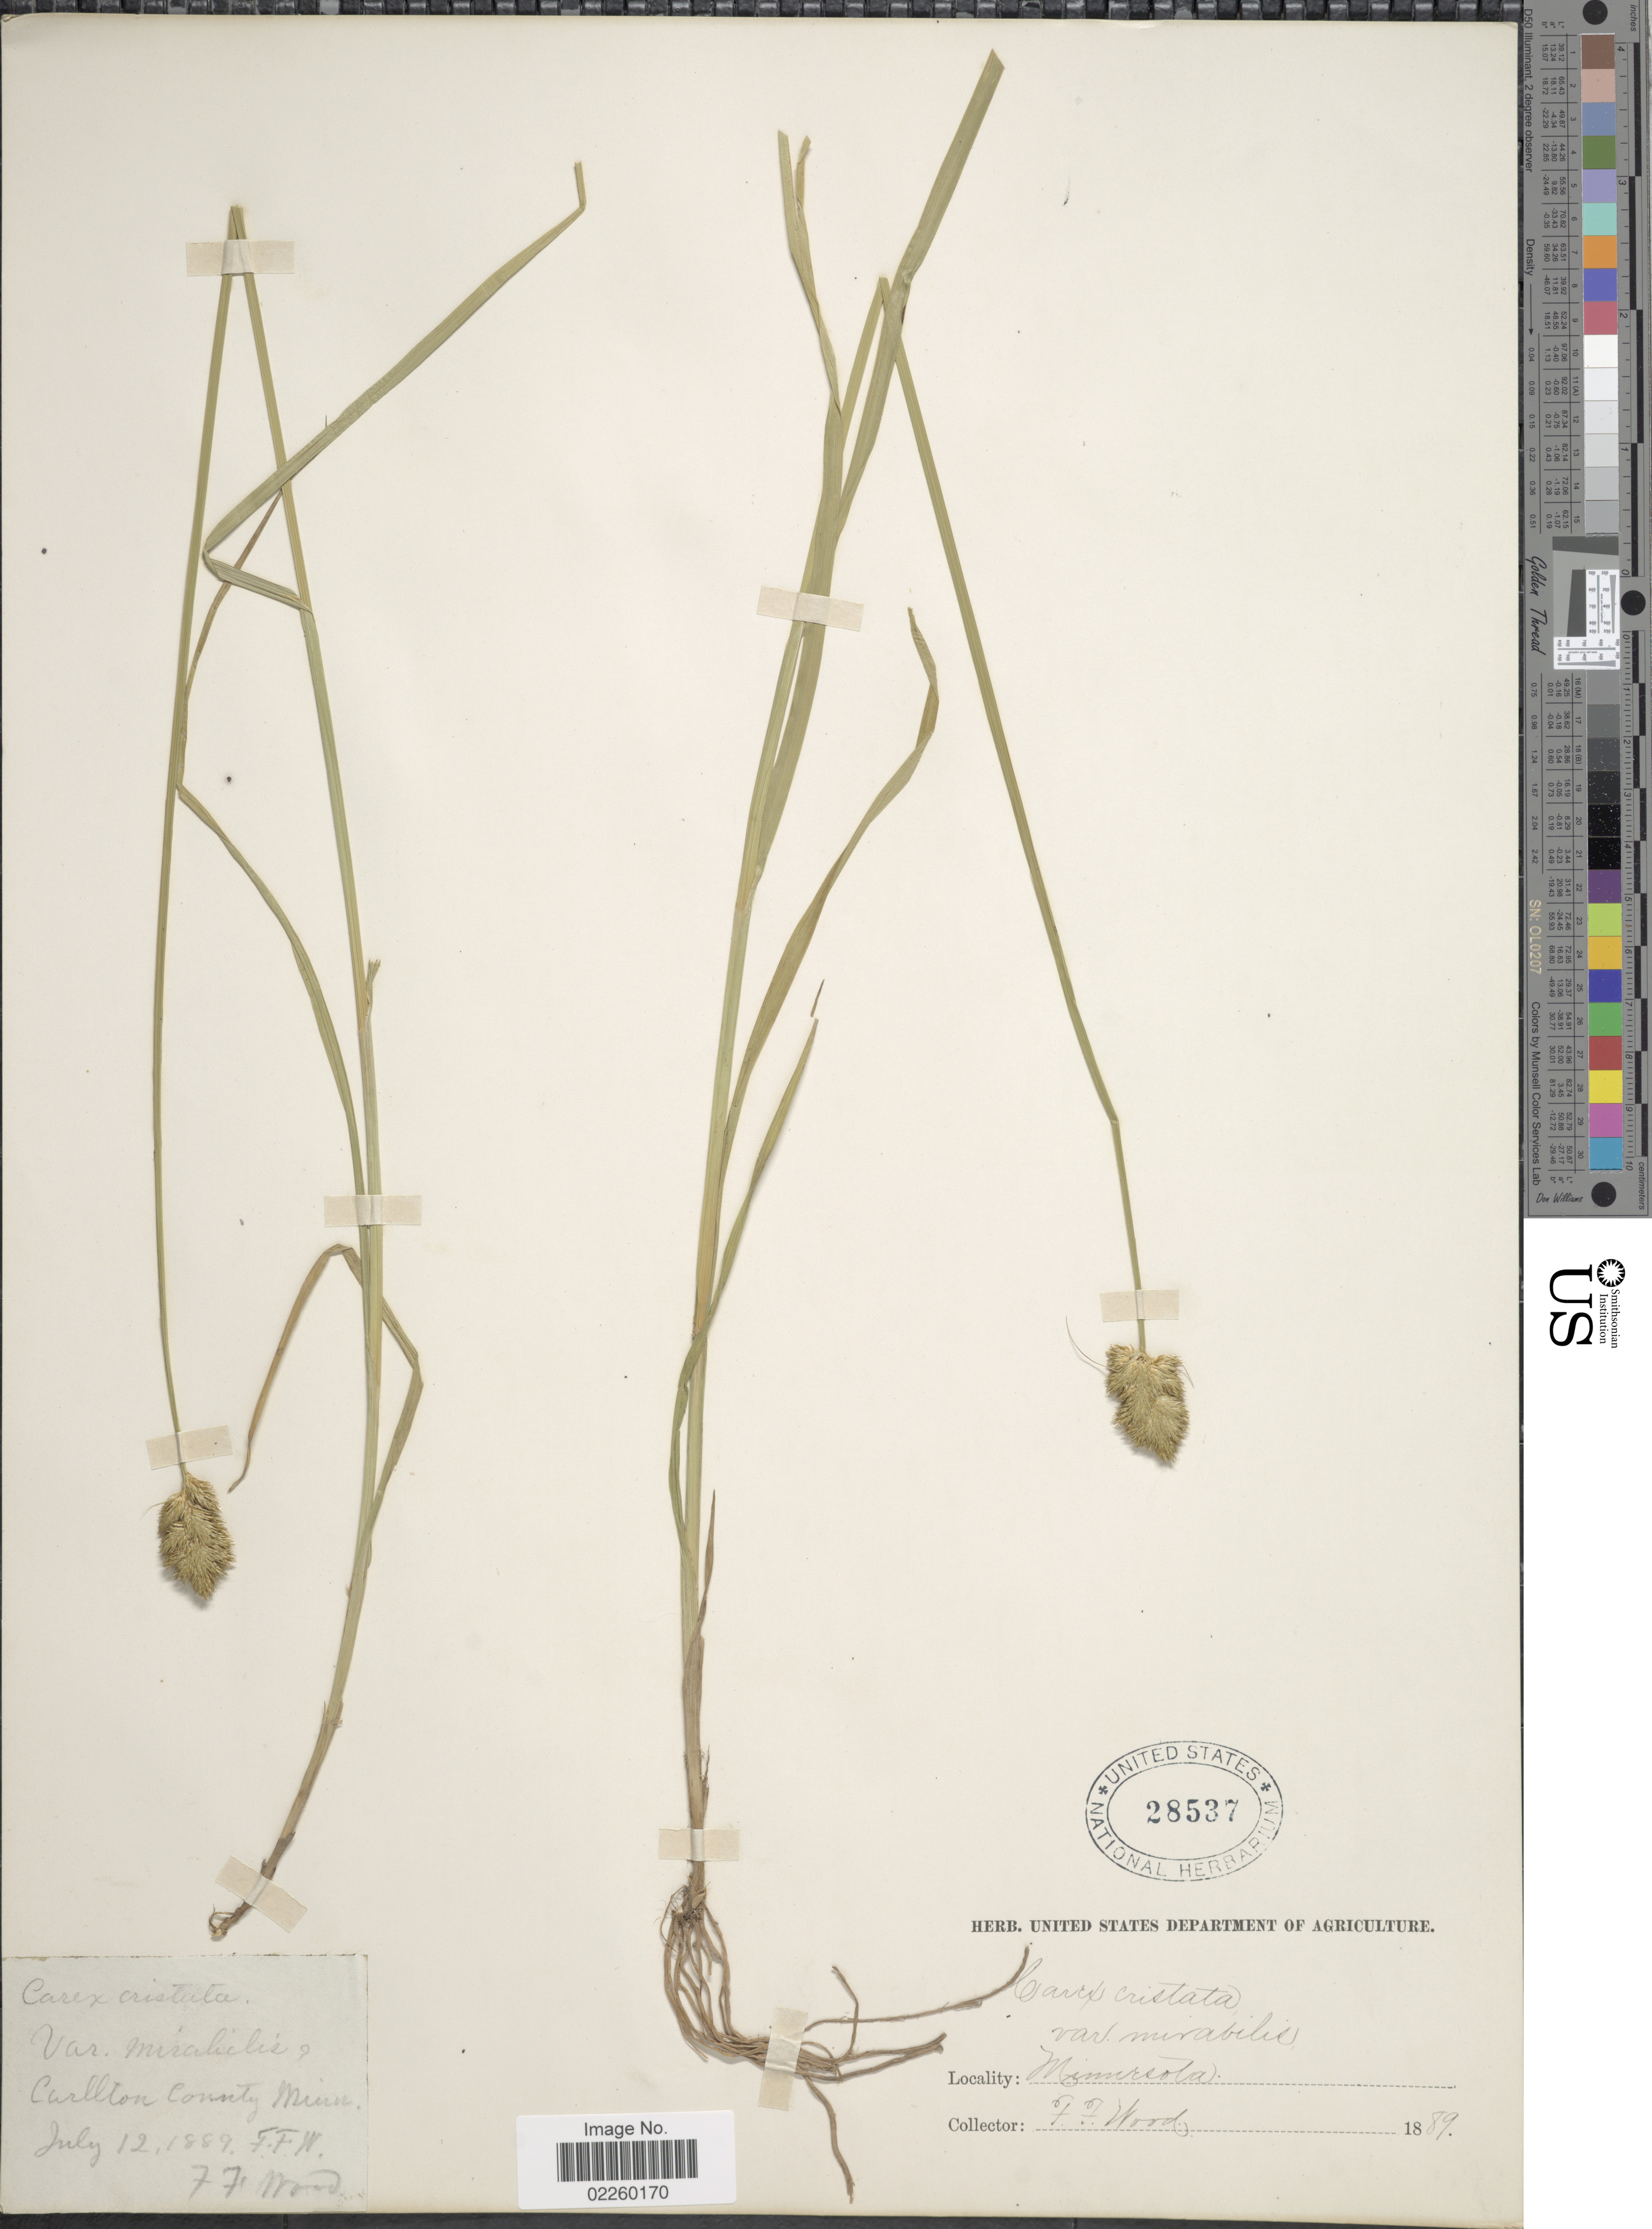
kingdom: Plantae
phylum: Tracheophyta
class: Liliopsida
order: Poales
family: Cyperaceae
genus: Carex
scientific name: Carex cristatella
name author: Britton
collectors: F. Wood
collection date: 1889-07-12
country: United States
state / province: Minnesota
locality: Carllton County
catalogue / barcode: US 28537